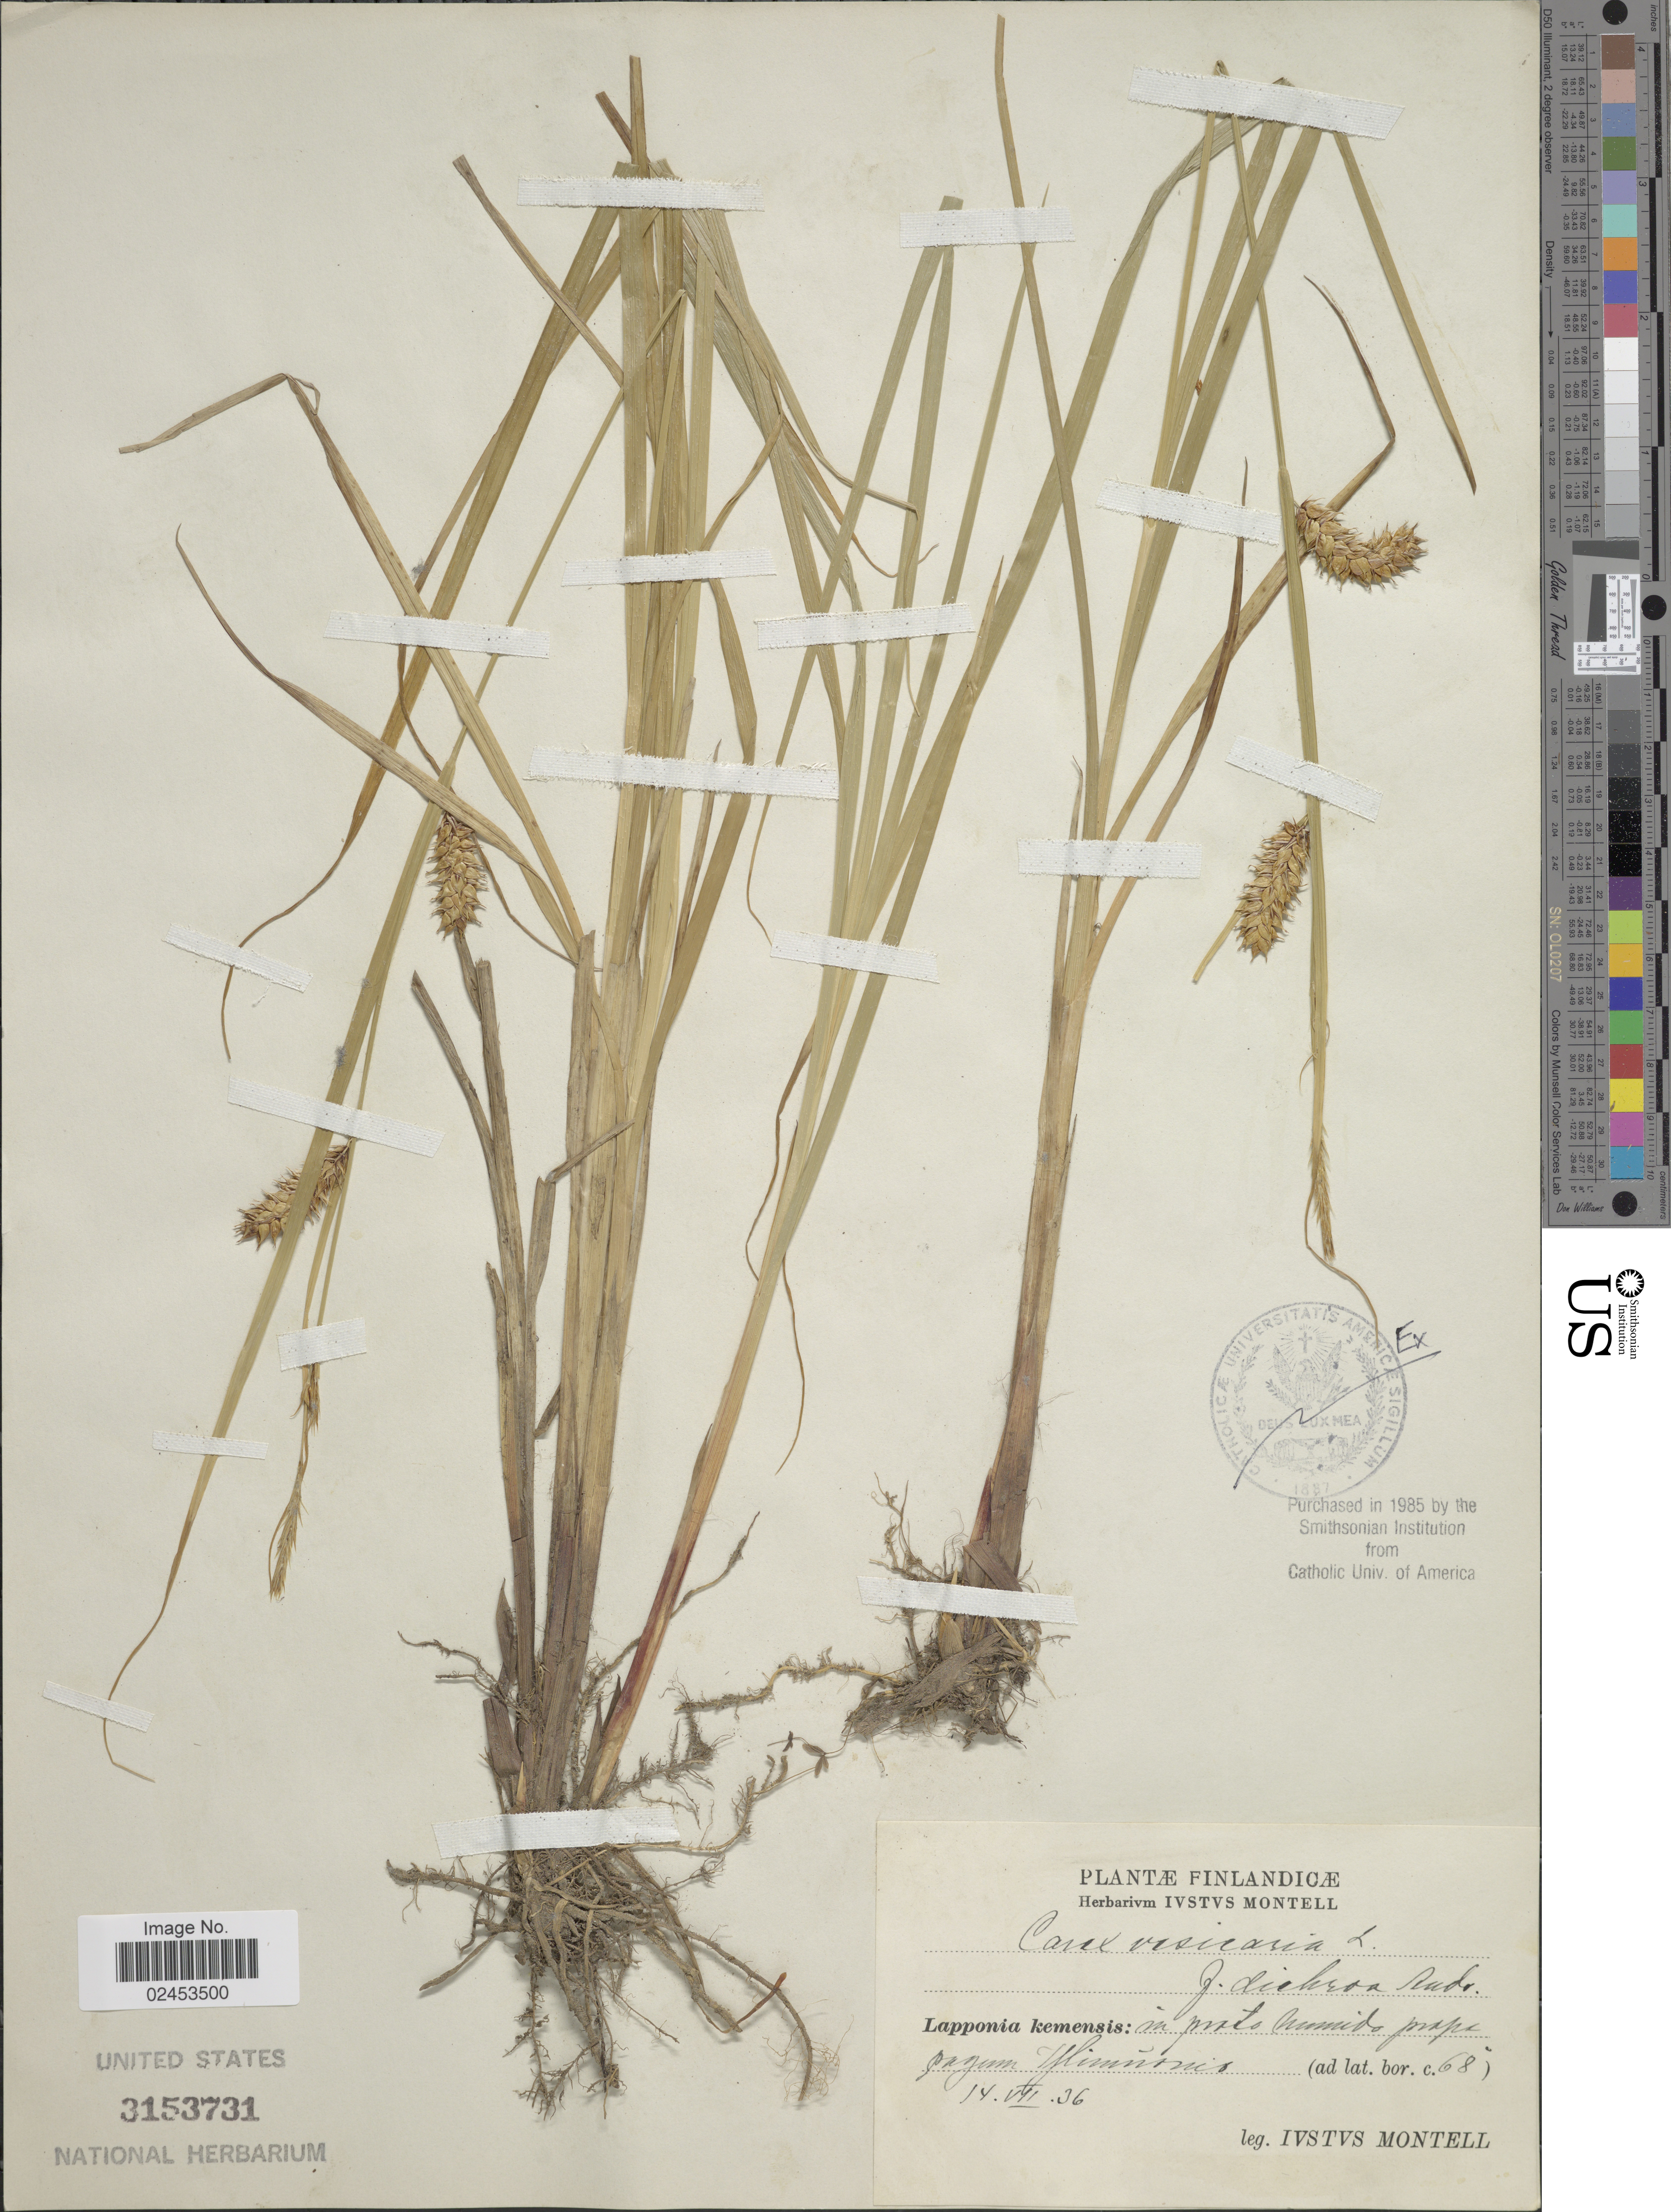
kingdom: Plantae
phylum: Tracheophyta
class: Liliopsida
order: Poales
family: Cyperaceae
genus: Carex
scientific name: Carex vesicaria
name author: L.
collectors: I. Montell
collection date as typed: Transcribed d/m/y: 14/7/36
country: Finland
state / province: Lappi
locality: Yli-Muonio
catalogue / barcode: US 3153731